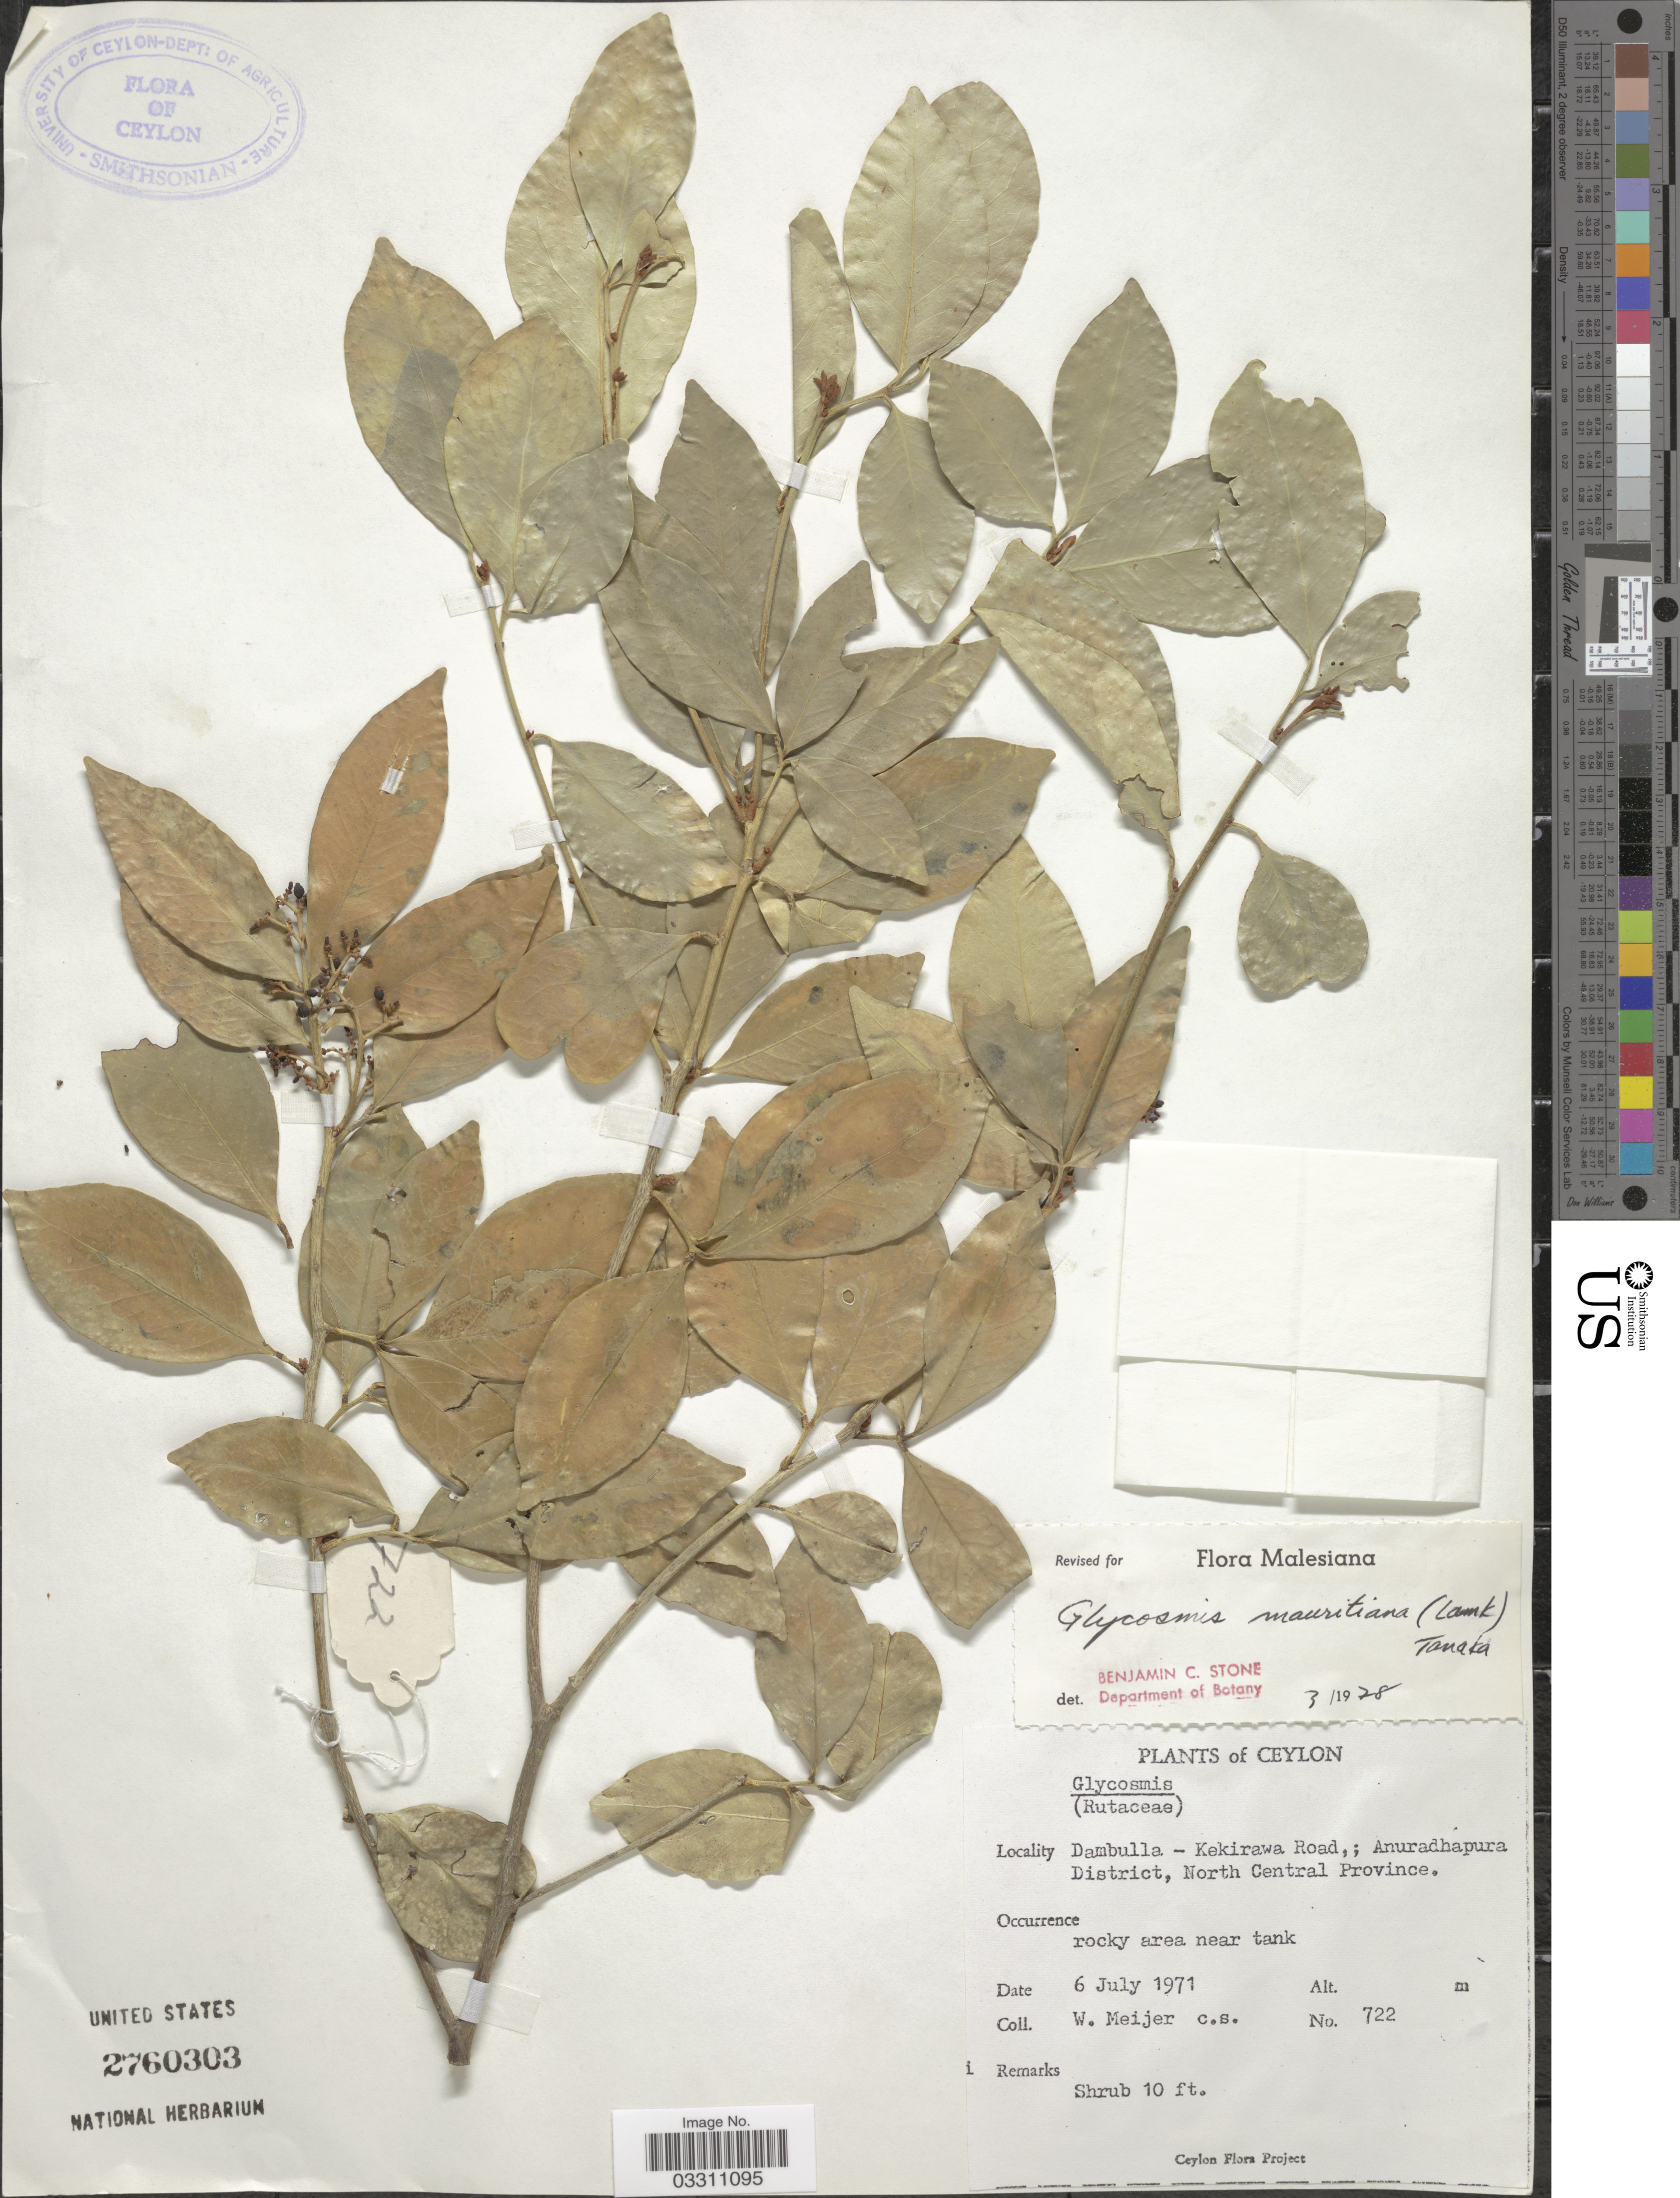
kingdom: Plantae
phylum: Tracheophyta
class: Magnoliopsida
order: Sapindales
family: Rutaceae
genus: Glycosmis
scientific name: Glycosmis mauritiana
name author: (Lamkey) Tanaka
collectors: W. Meijer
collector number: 722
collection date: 1971-07-06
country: Sri Lanka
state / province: North Central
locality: Ceylon, Dambulla - Kekirawa Road,; Anuradhapura District.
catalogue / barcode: US 2760303